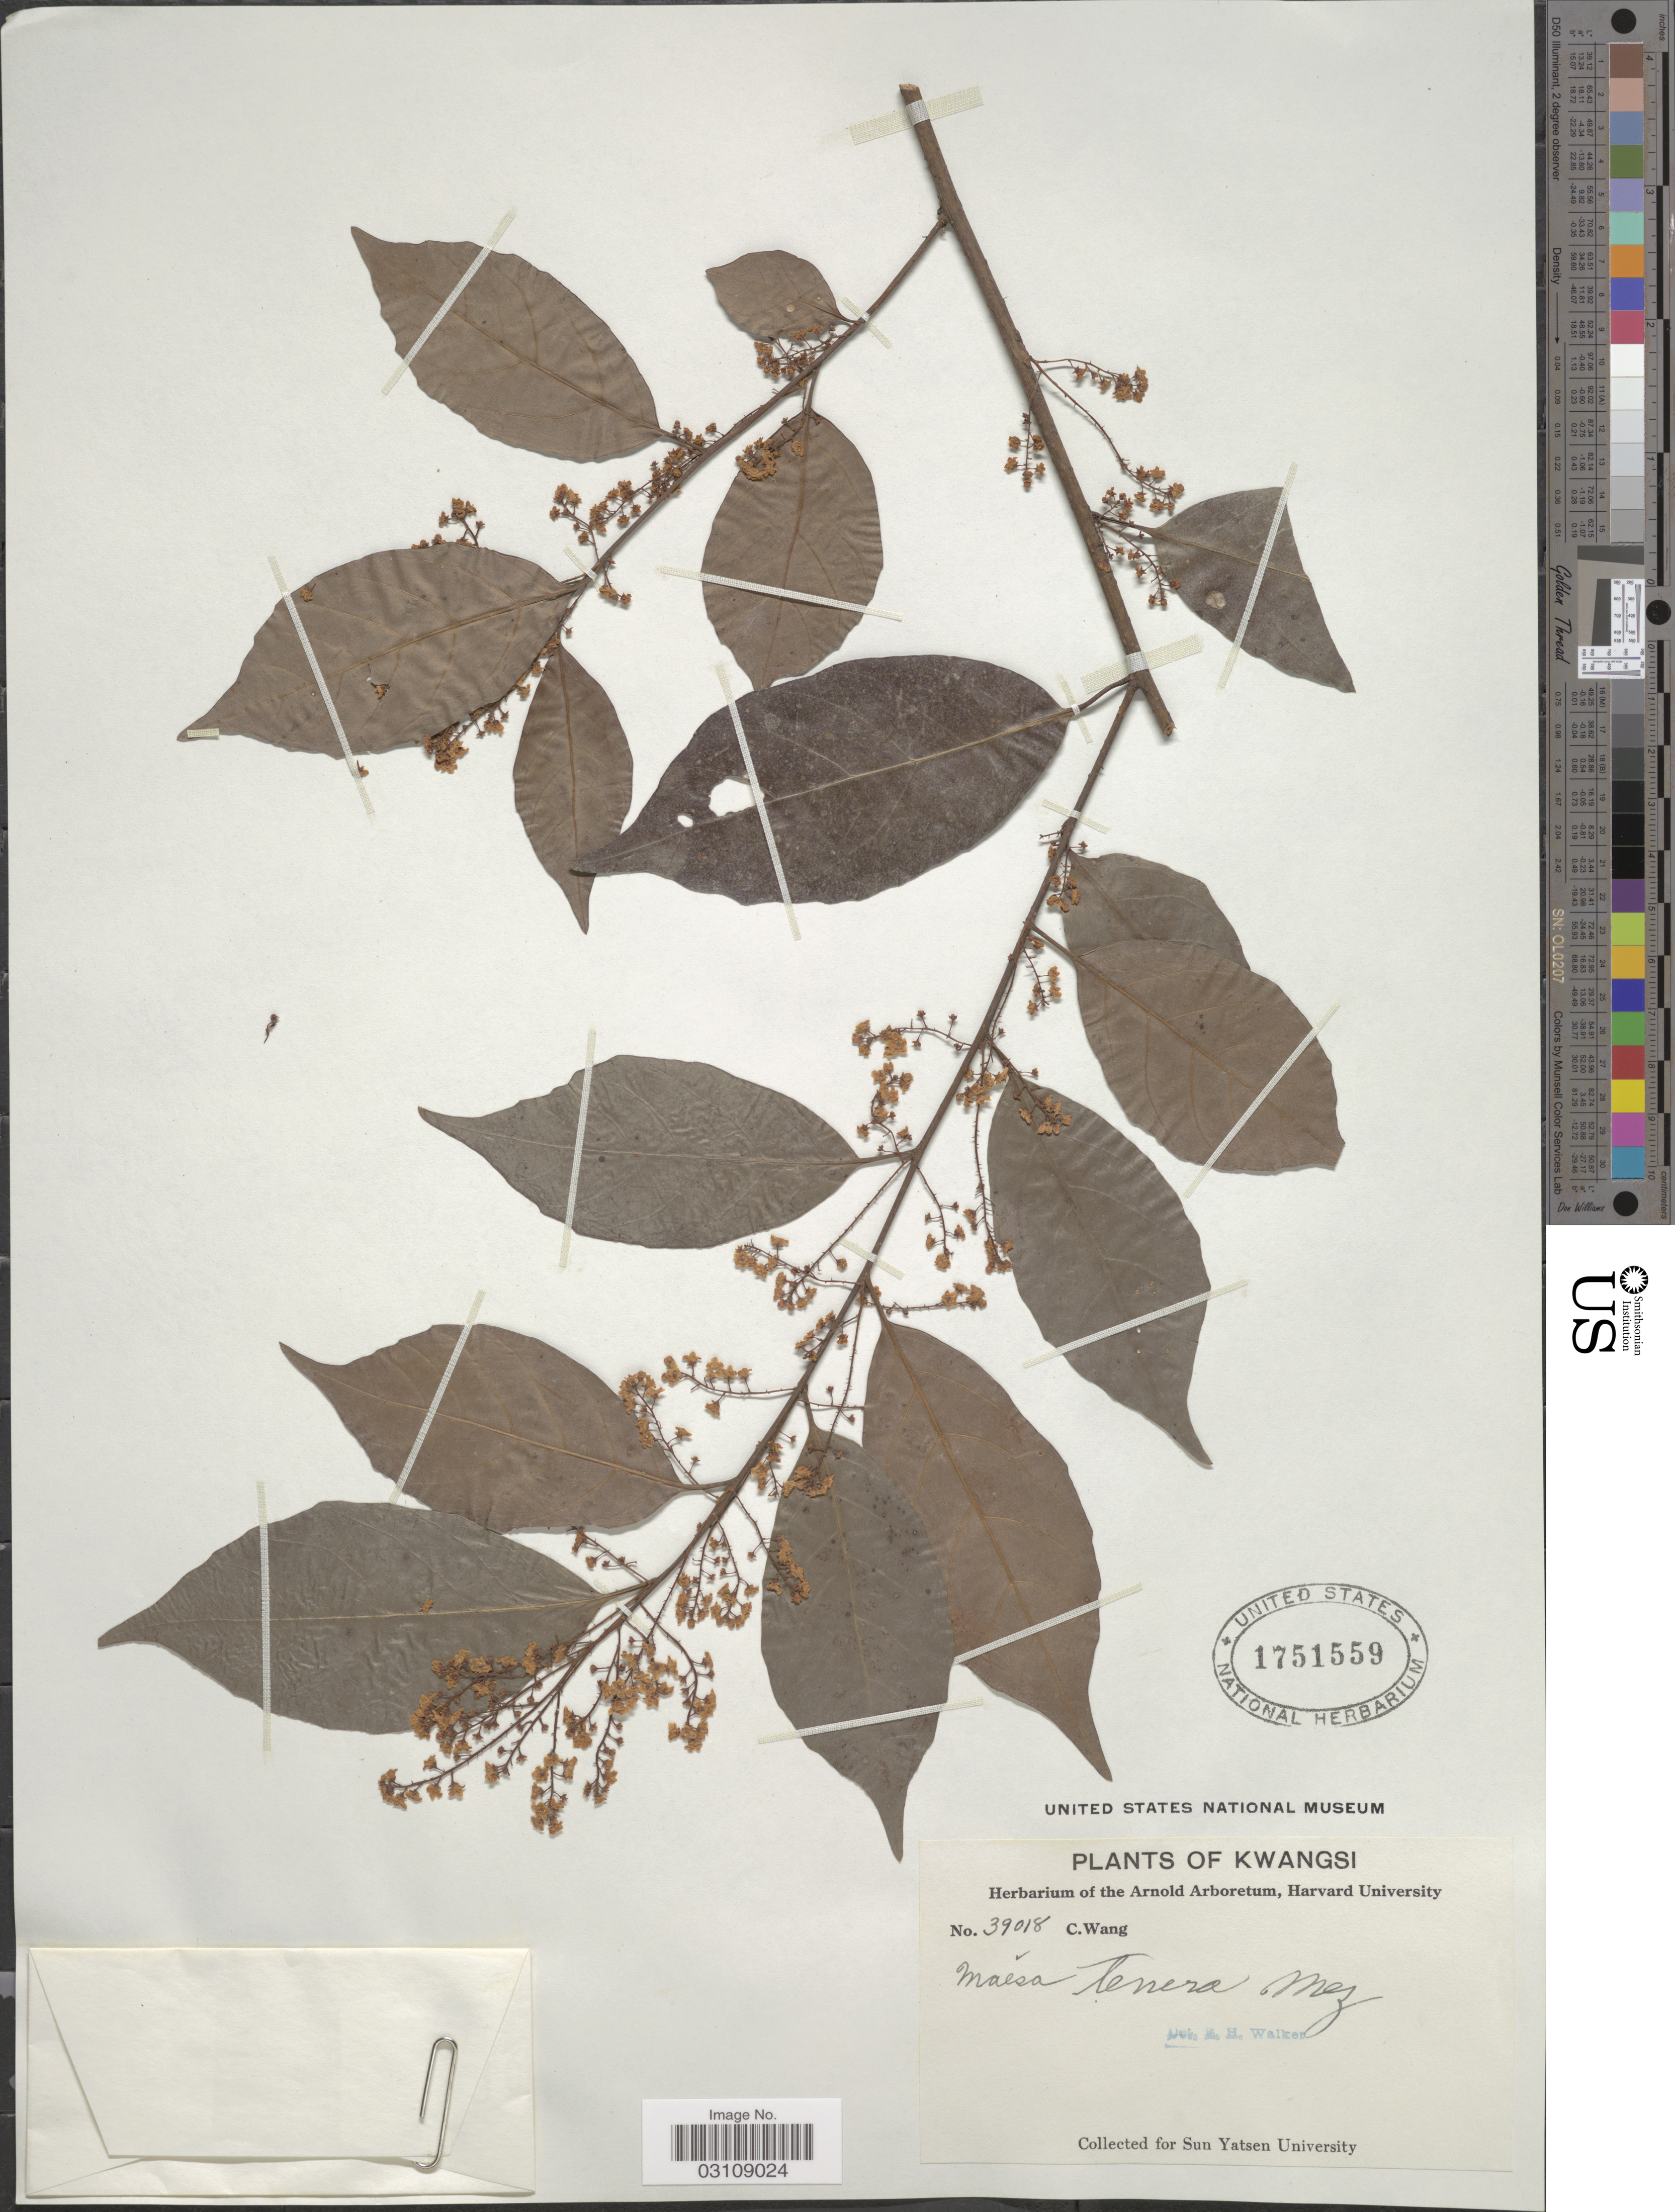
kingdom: Plantae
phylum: Tracheophyta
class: Magnoliopsida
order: Ericales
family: Primulaceae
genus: Maesa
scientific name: Maesa tenera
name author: Mez in Engl.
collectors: C. Wang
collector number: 39018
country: China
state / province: Guangxi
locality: Kwangsi.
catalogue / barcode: US 1751559